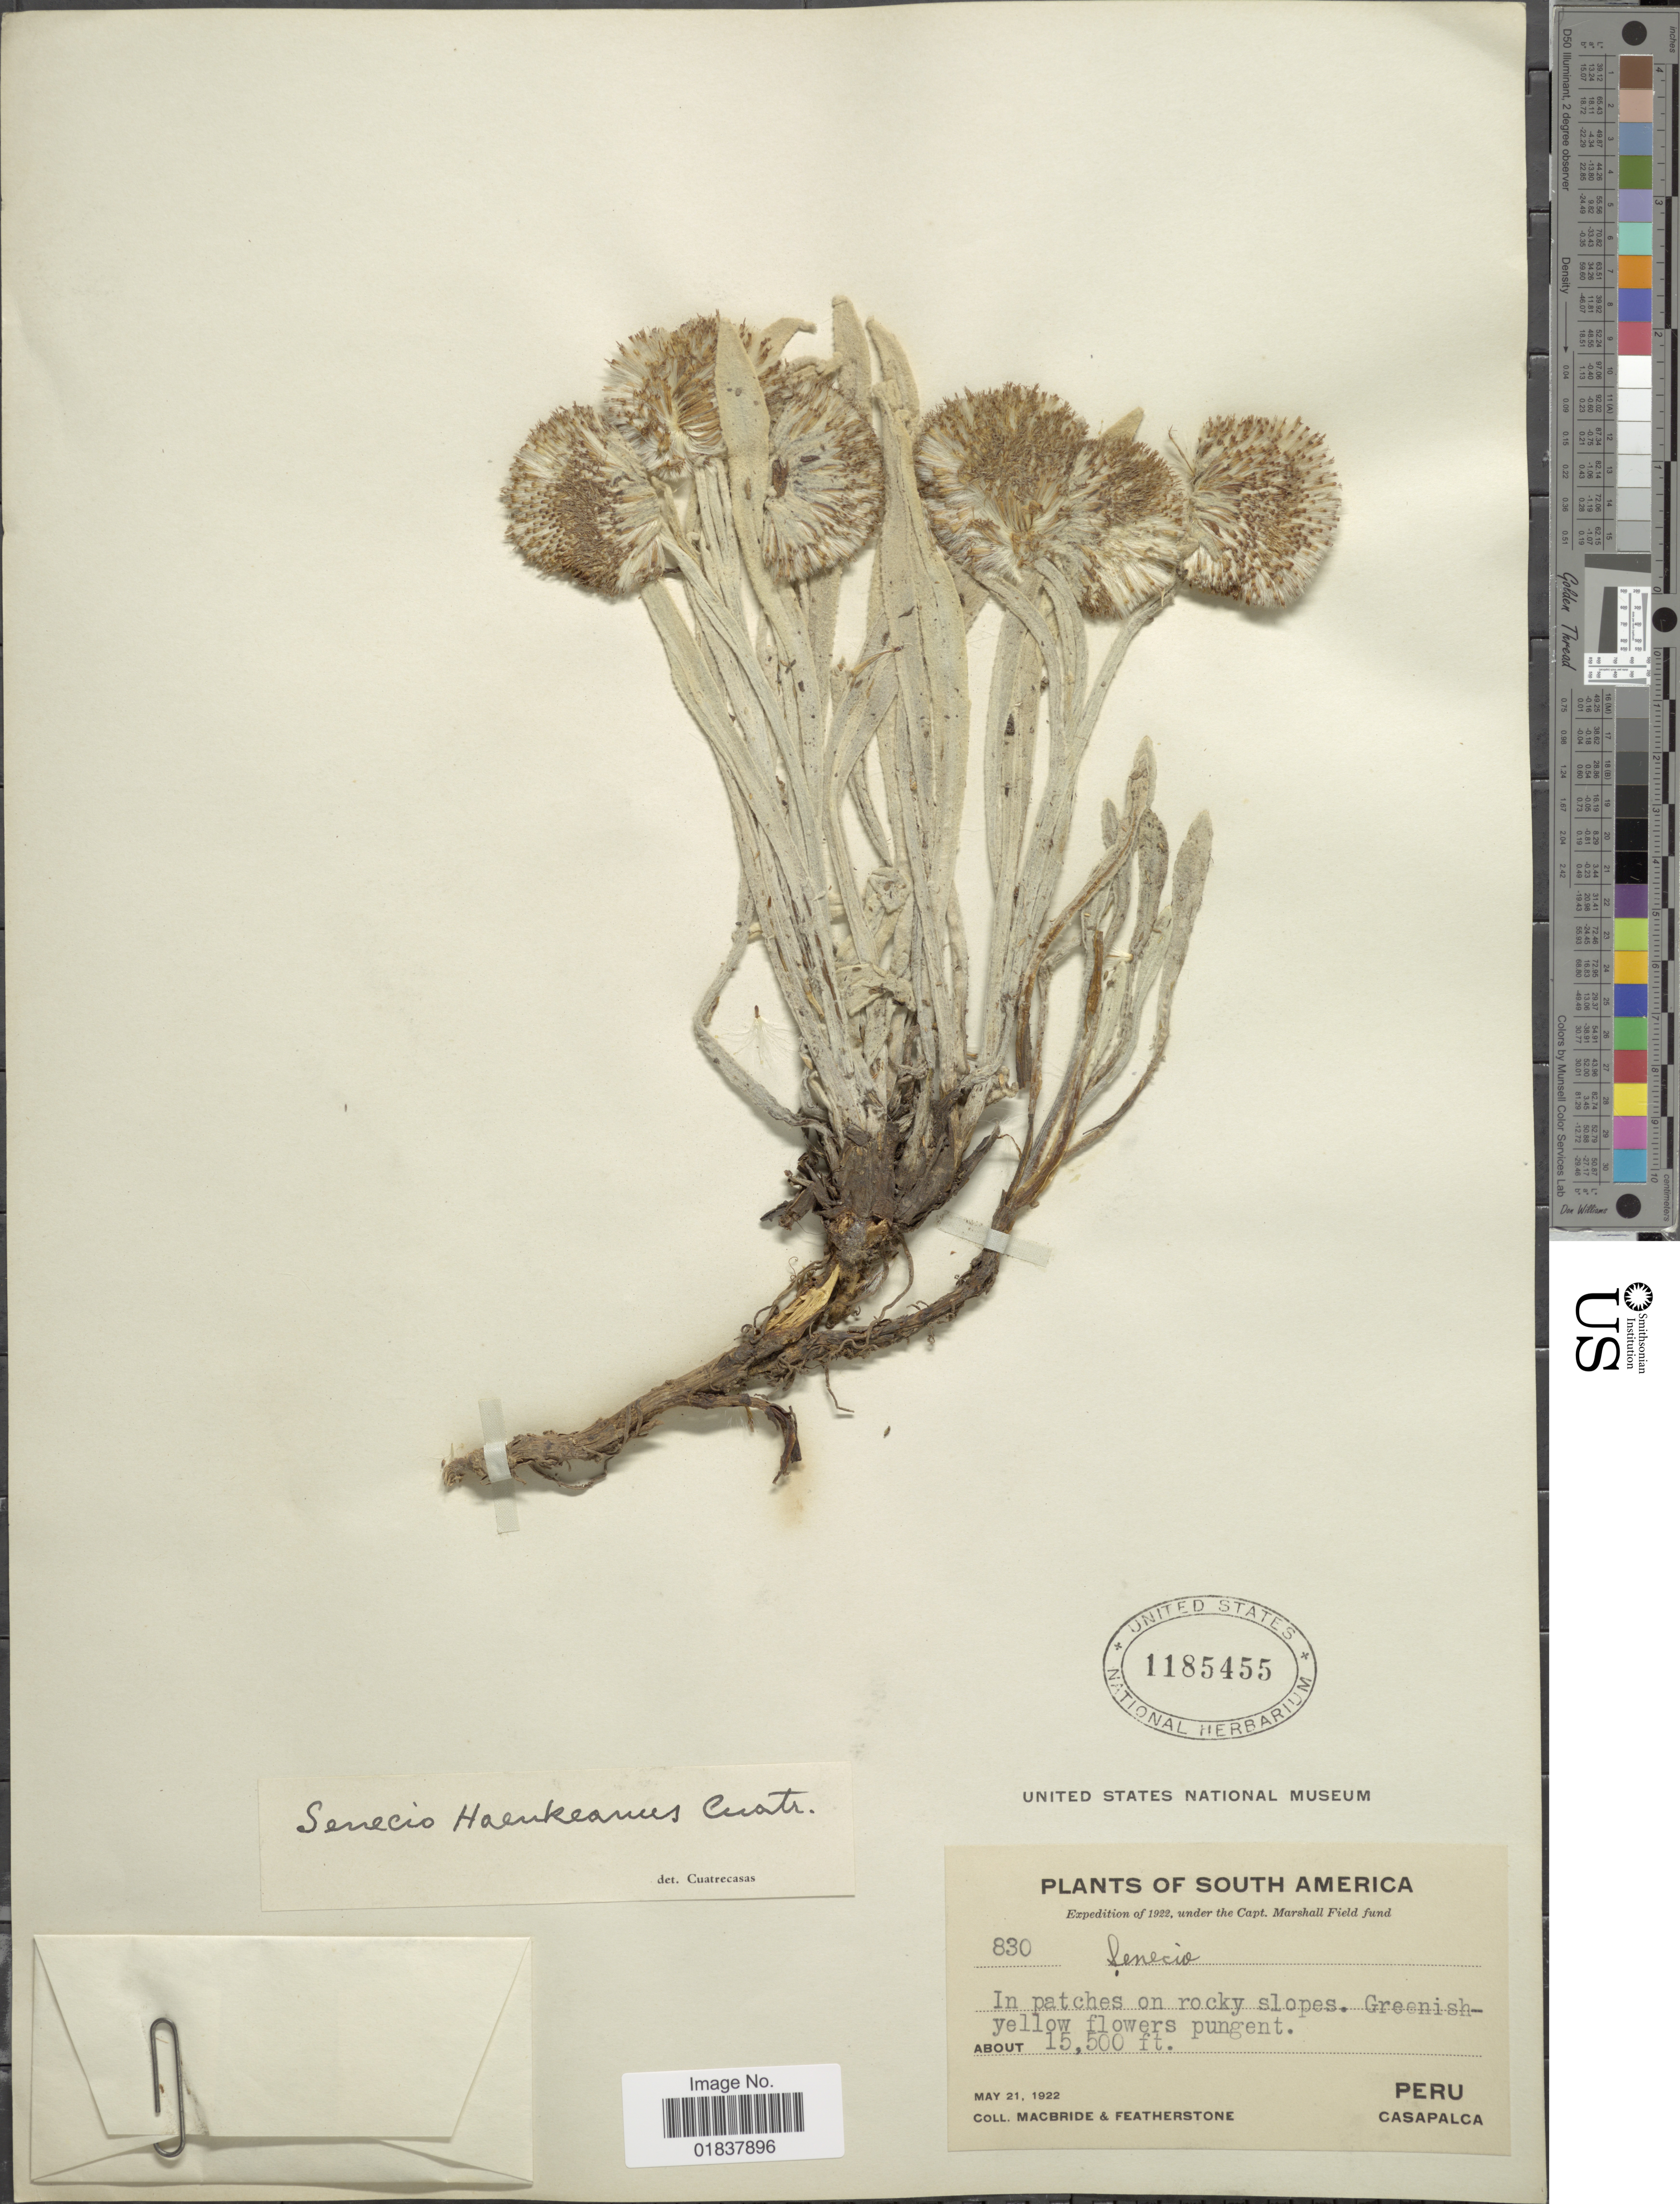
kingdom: Plantae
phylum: Tracheophyta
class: Magnoliopsida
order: Asterales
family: Asteraceae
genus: Senecio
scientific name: Senecio haenkeanus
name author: Cuatrec.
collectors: Macbride, -- & -. Featherstone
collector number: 830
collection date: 1922-05-21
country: Peru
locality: South America, Casapalca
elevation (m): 4724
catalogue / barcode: US 1185455